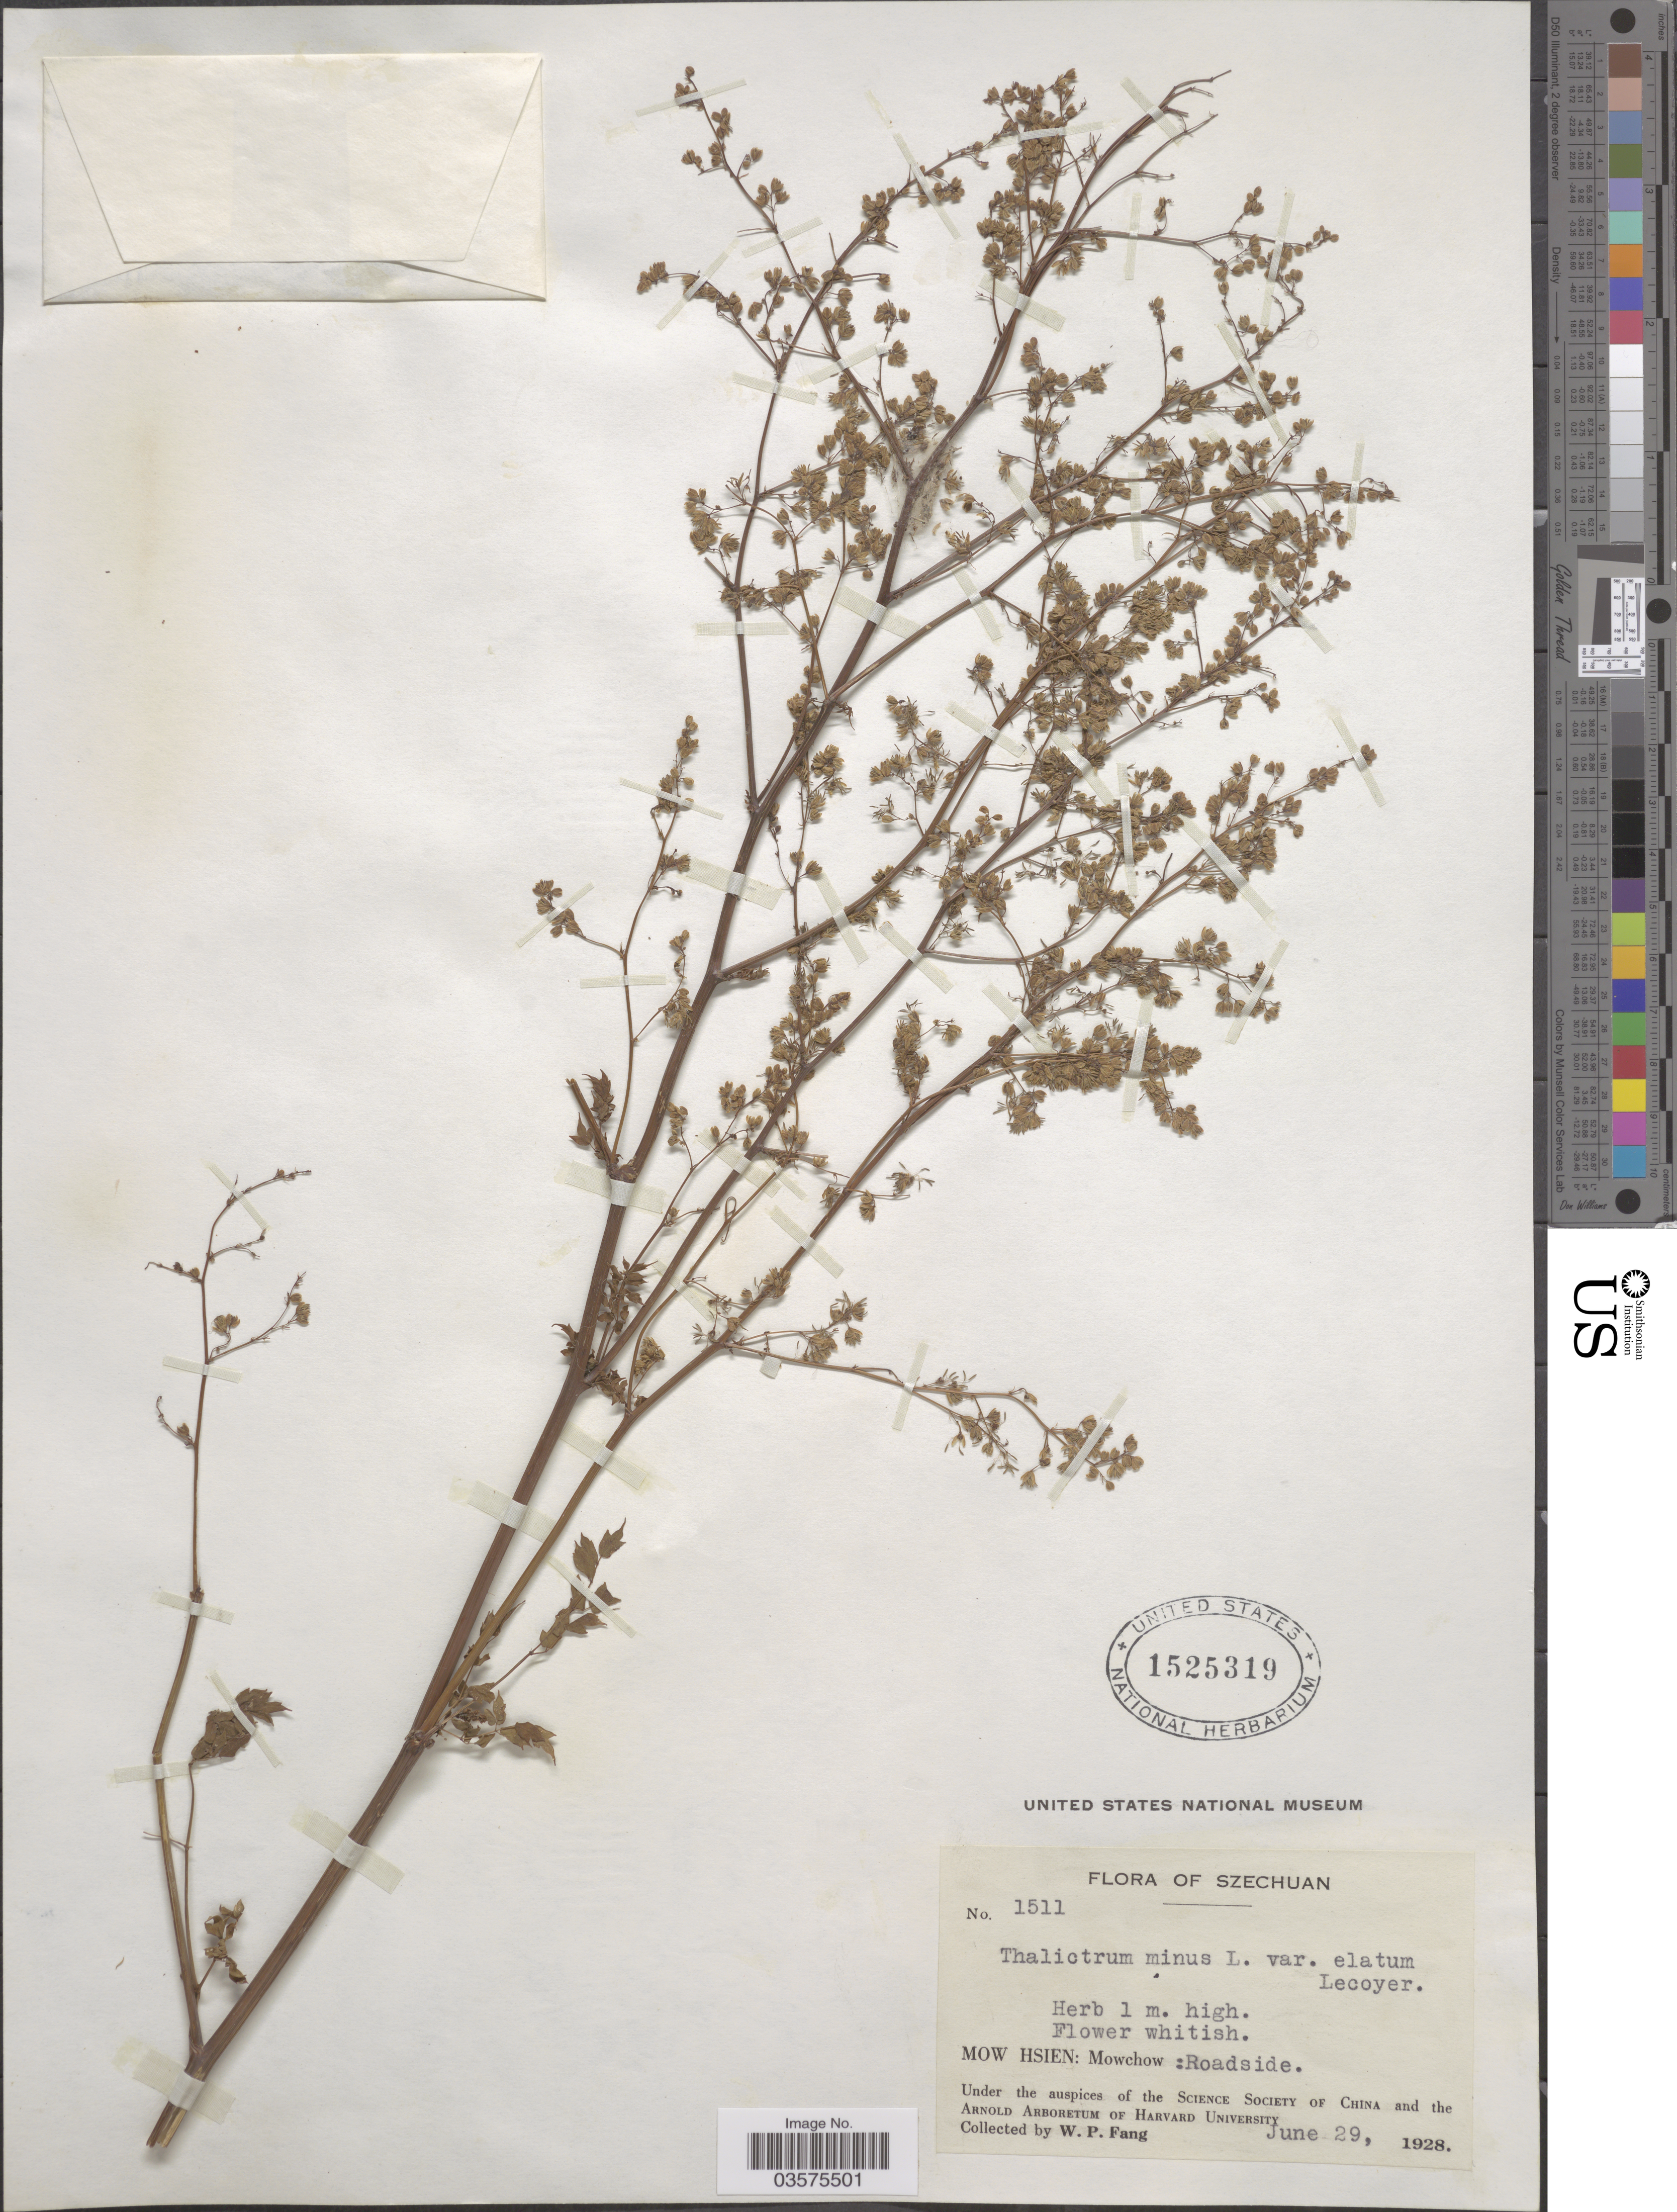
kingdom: Plantae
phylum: Tracheophyta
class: Magnoliopsida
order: Ranunculales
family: Ranunculaceae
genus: Thalictrum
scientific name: Thalictrum minus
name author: L.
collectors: W. P. Fang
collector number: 1511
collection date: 1928-06-29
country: China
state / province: Sichuan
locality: Szechuan. Mow Hsien: Mowchow: Roadside.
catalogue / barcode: US 1525319